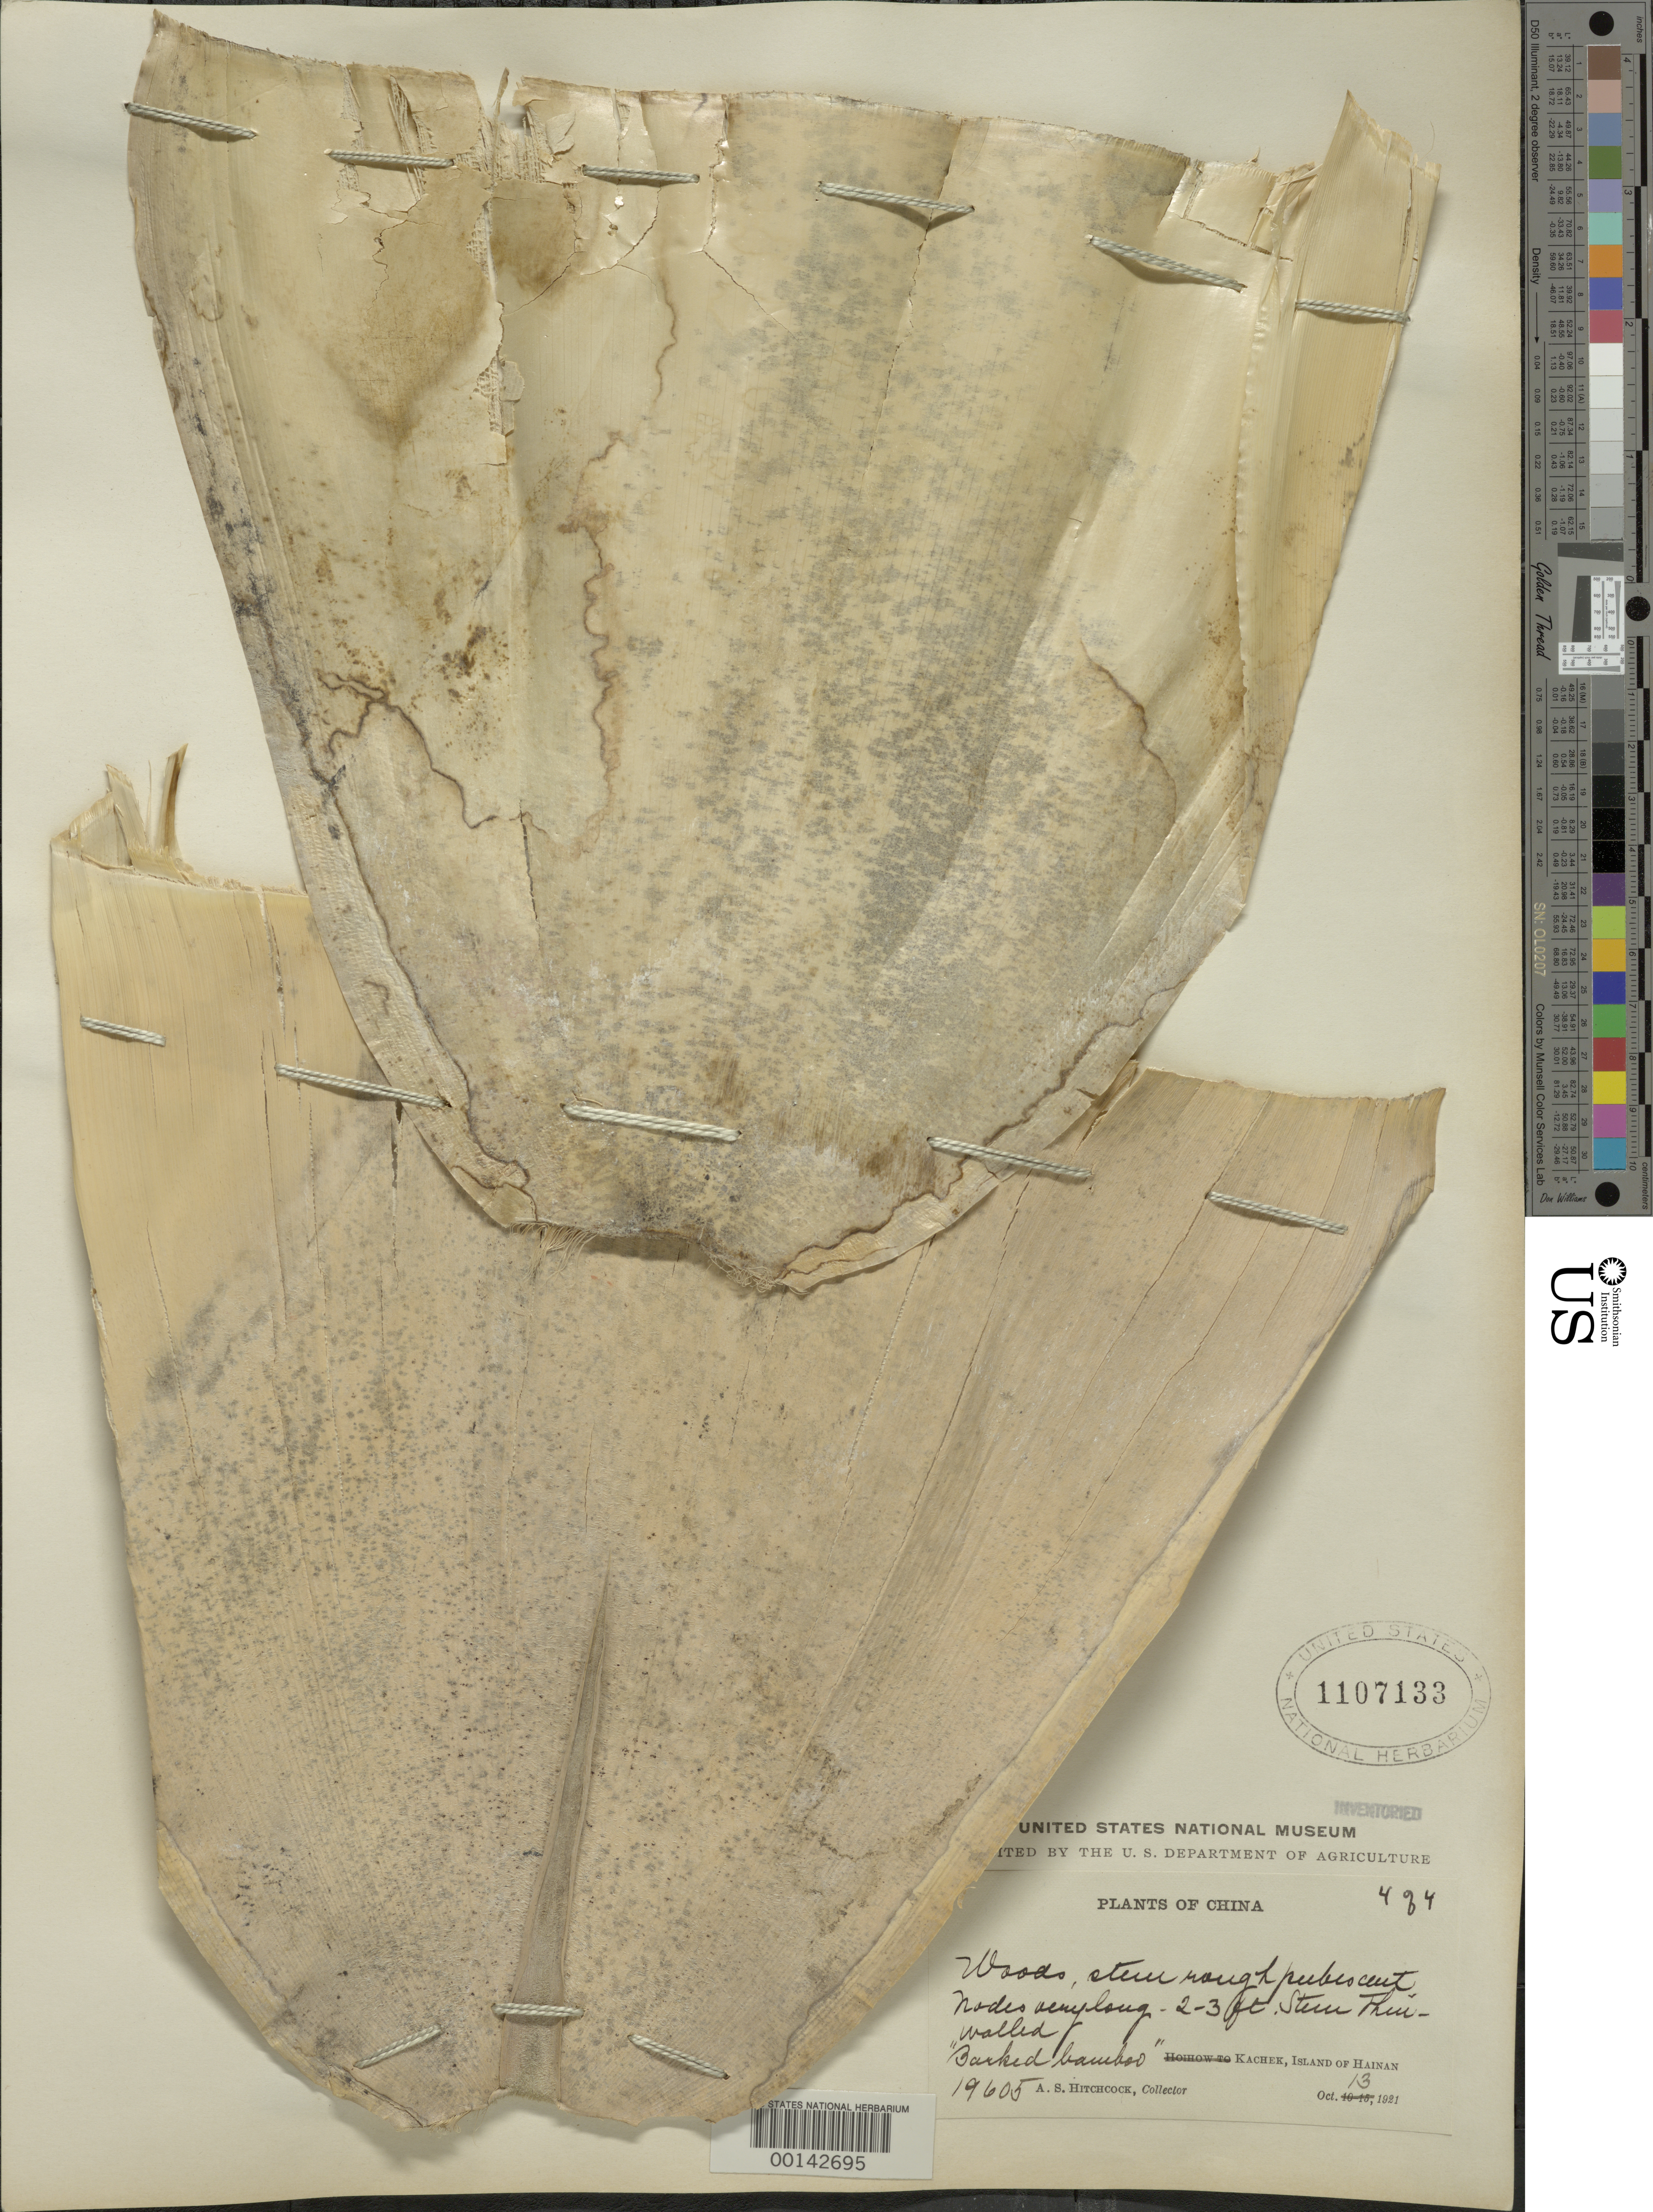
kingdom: Plantae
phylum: Tracheophyta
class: Liliopsida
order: Poales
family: Poaceae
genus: Schizostachyum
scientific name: Schizostachyum sp.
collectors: A. S. Hitchcock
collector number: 19605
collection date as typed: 13 Oct 1921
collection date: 1921-10-13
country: China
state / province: Hainan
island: Hainan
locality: Kachek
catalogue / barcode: US 1107133